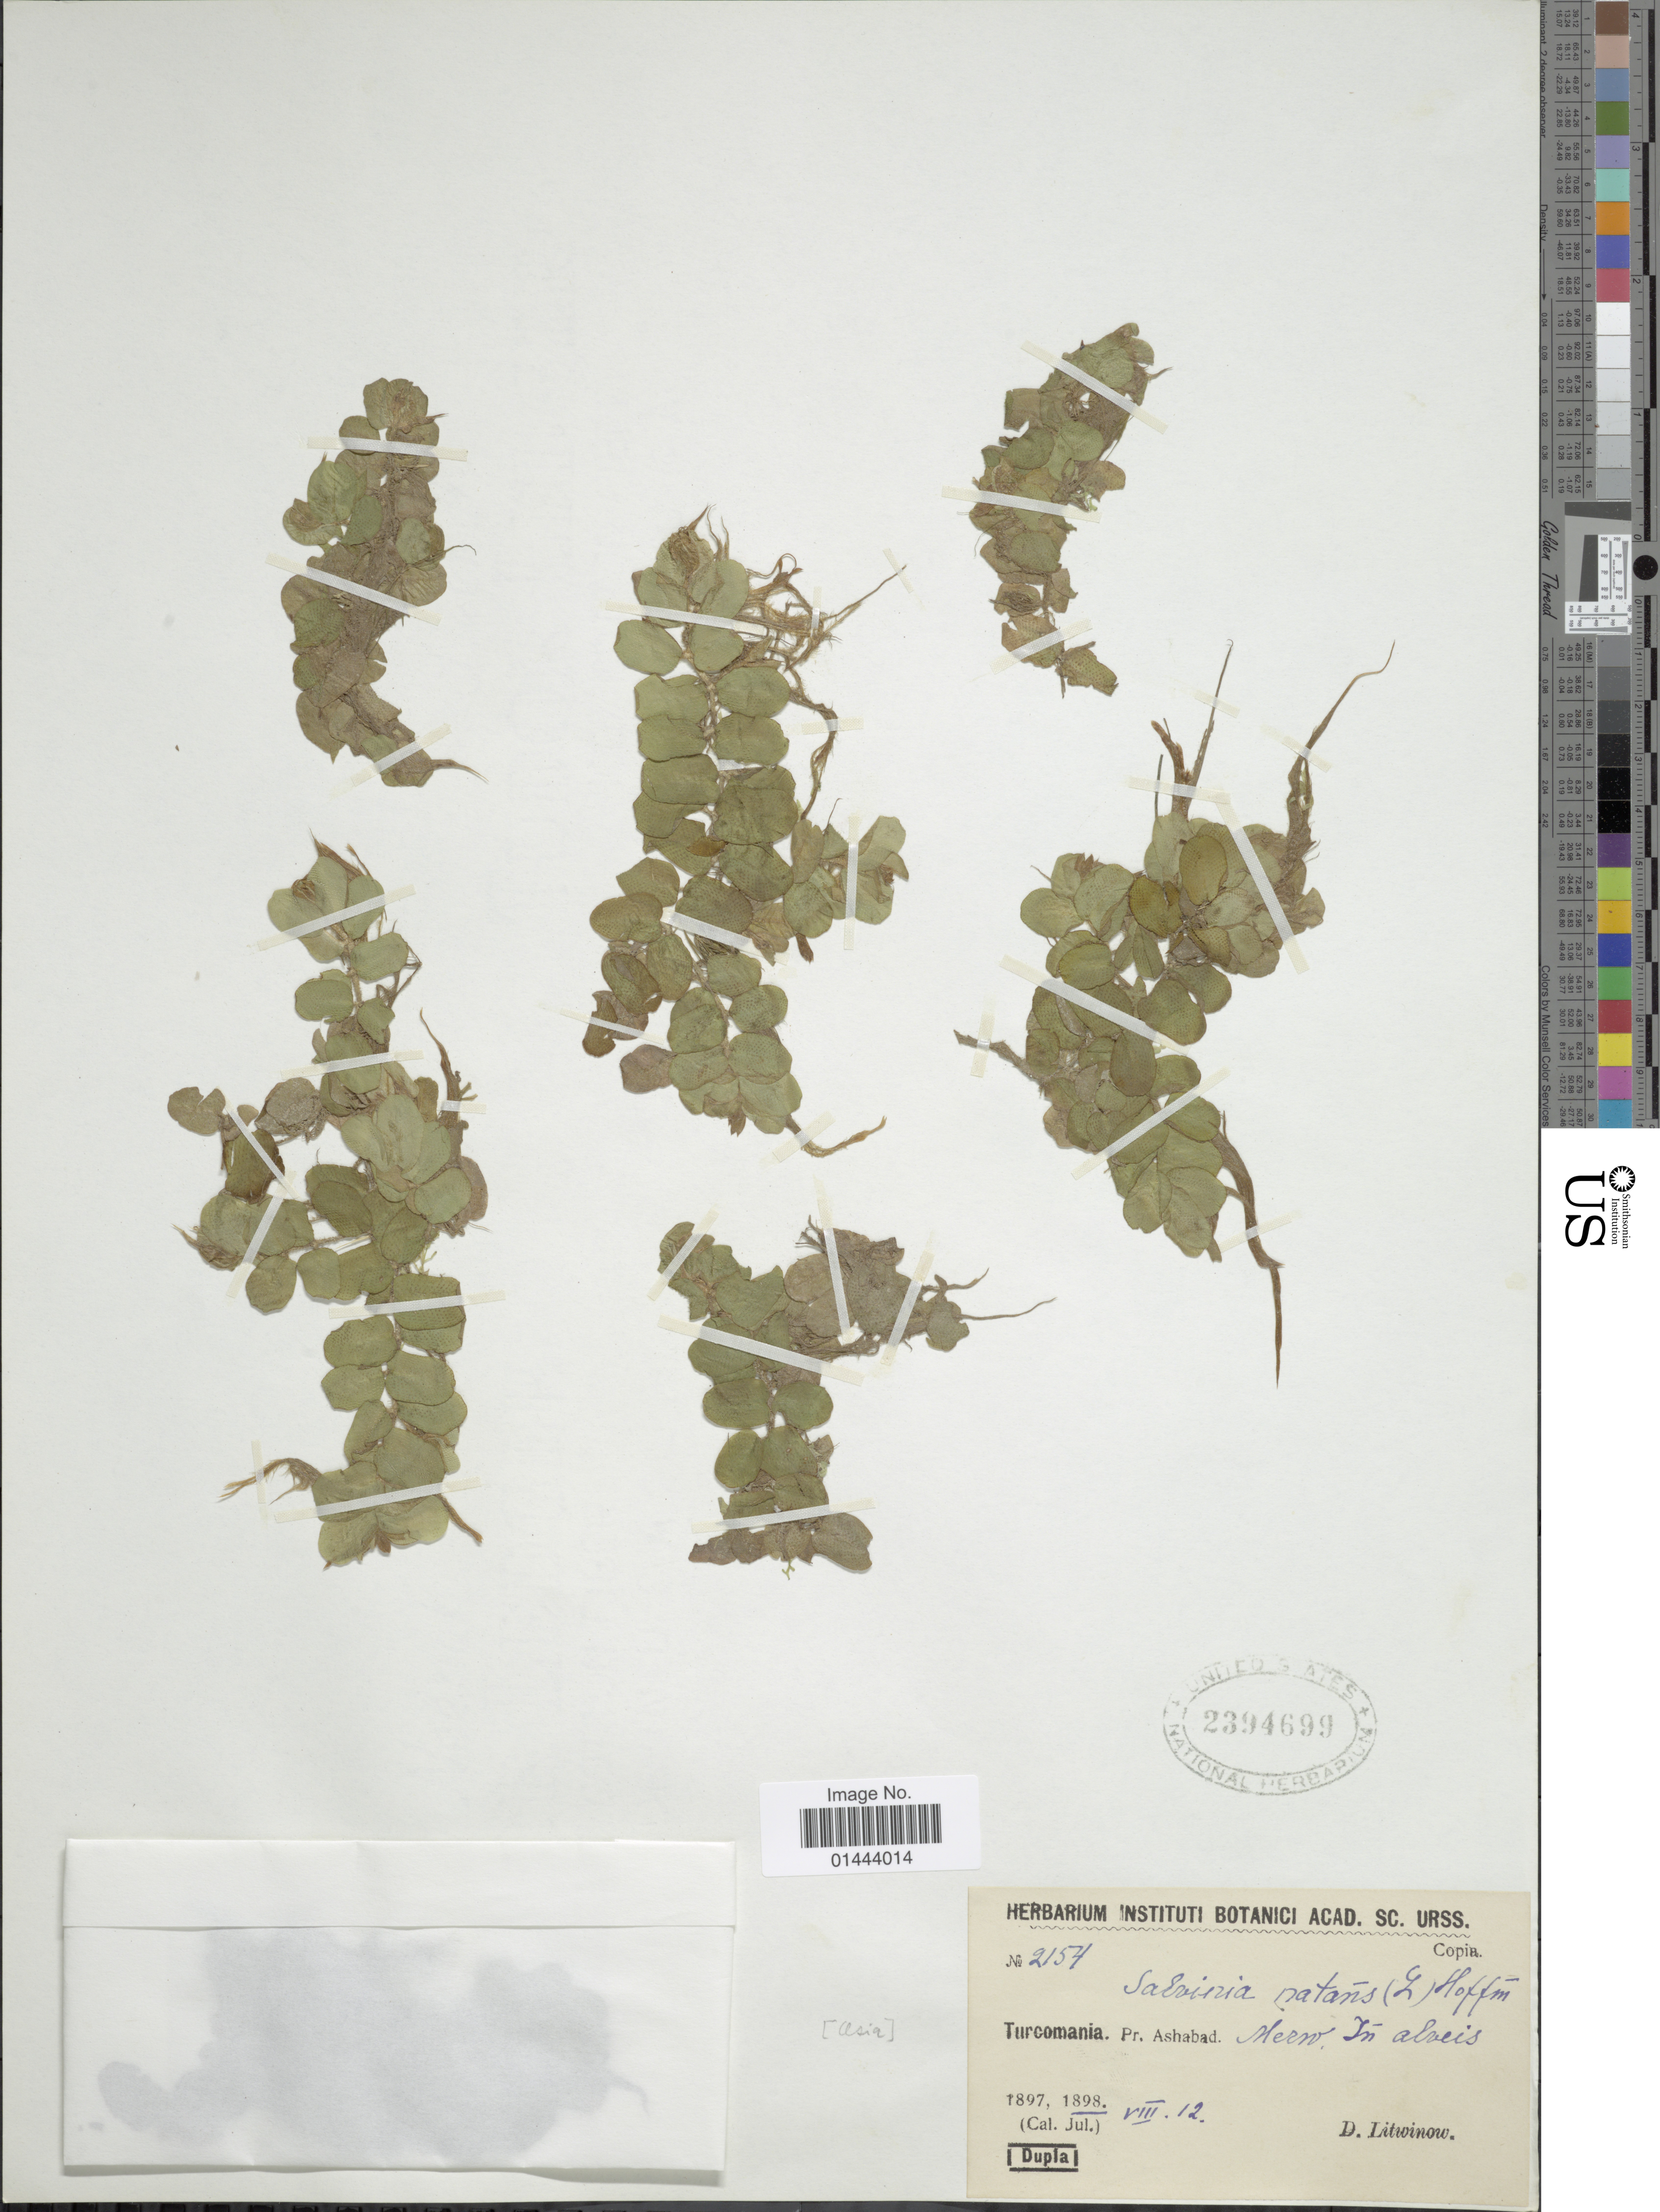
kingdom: Plantae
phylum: Tracheophyta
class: Polypodiopsida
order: Salviniales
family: Salviniaceae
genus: Salvinia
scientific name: Salvinia natans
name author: (L.) All.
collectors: D. Litwinow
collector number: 2154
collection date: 1898-08-12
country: Turkey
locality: Pr. Ashabad, Hern in alveis [interpreted]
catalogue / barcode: US 2394699